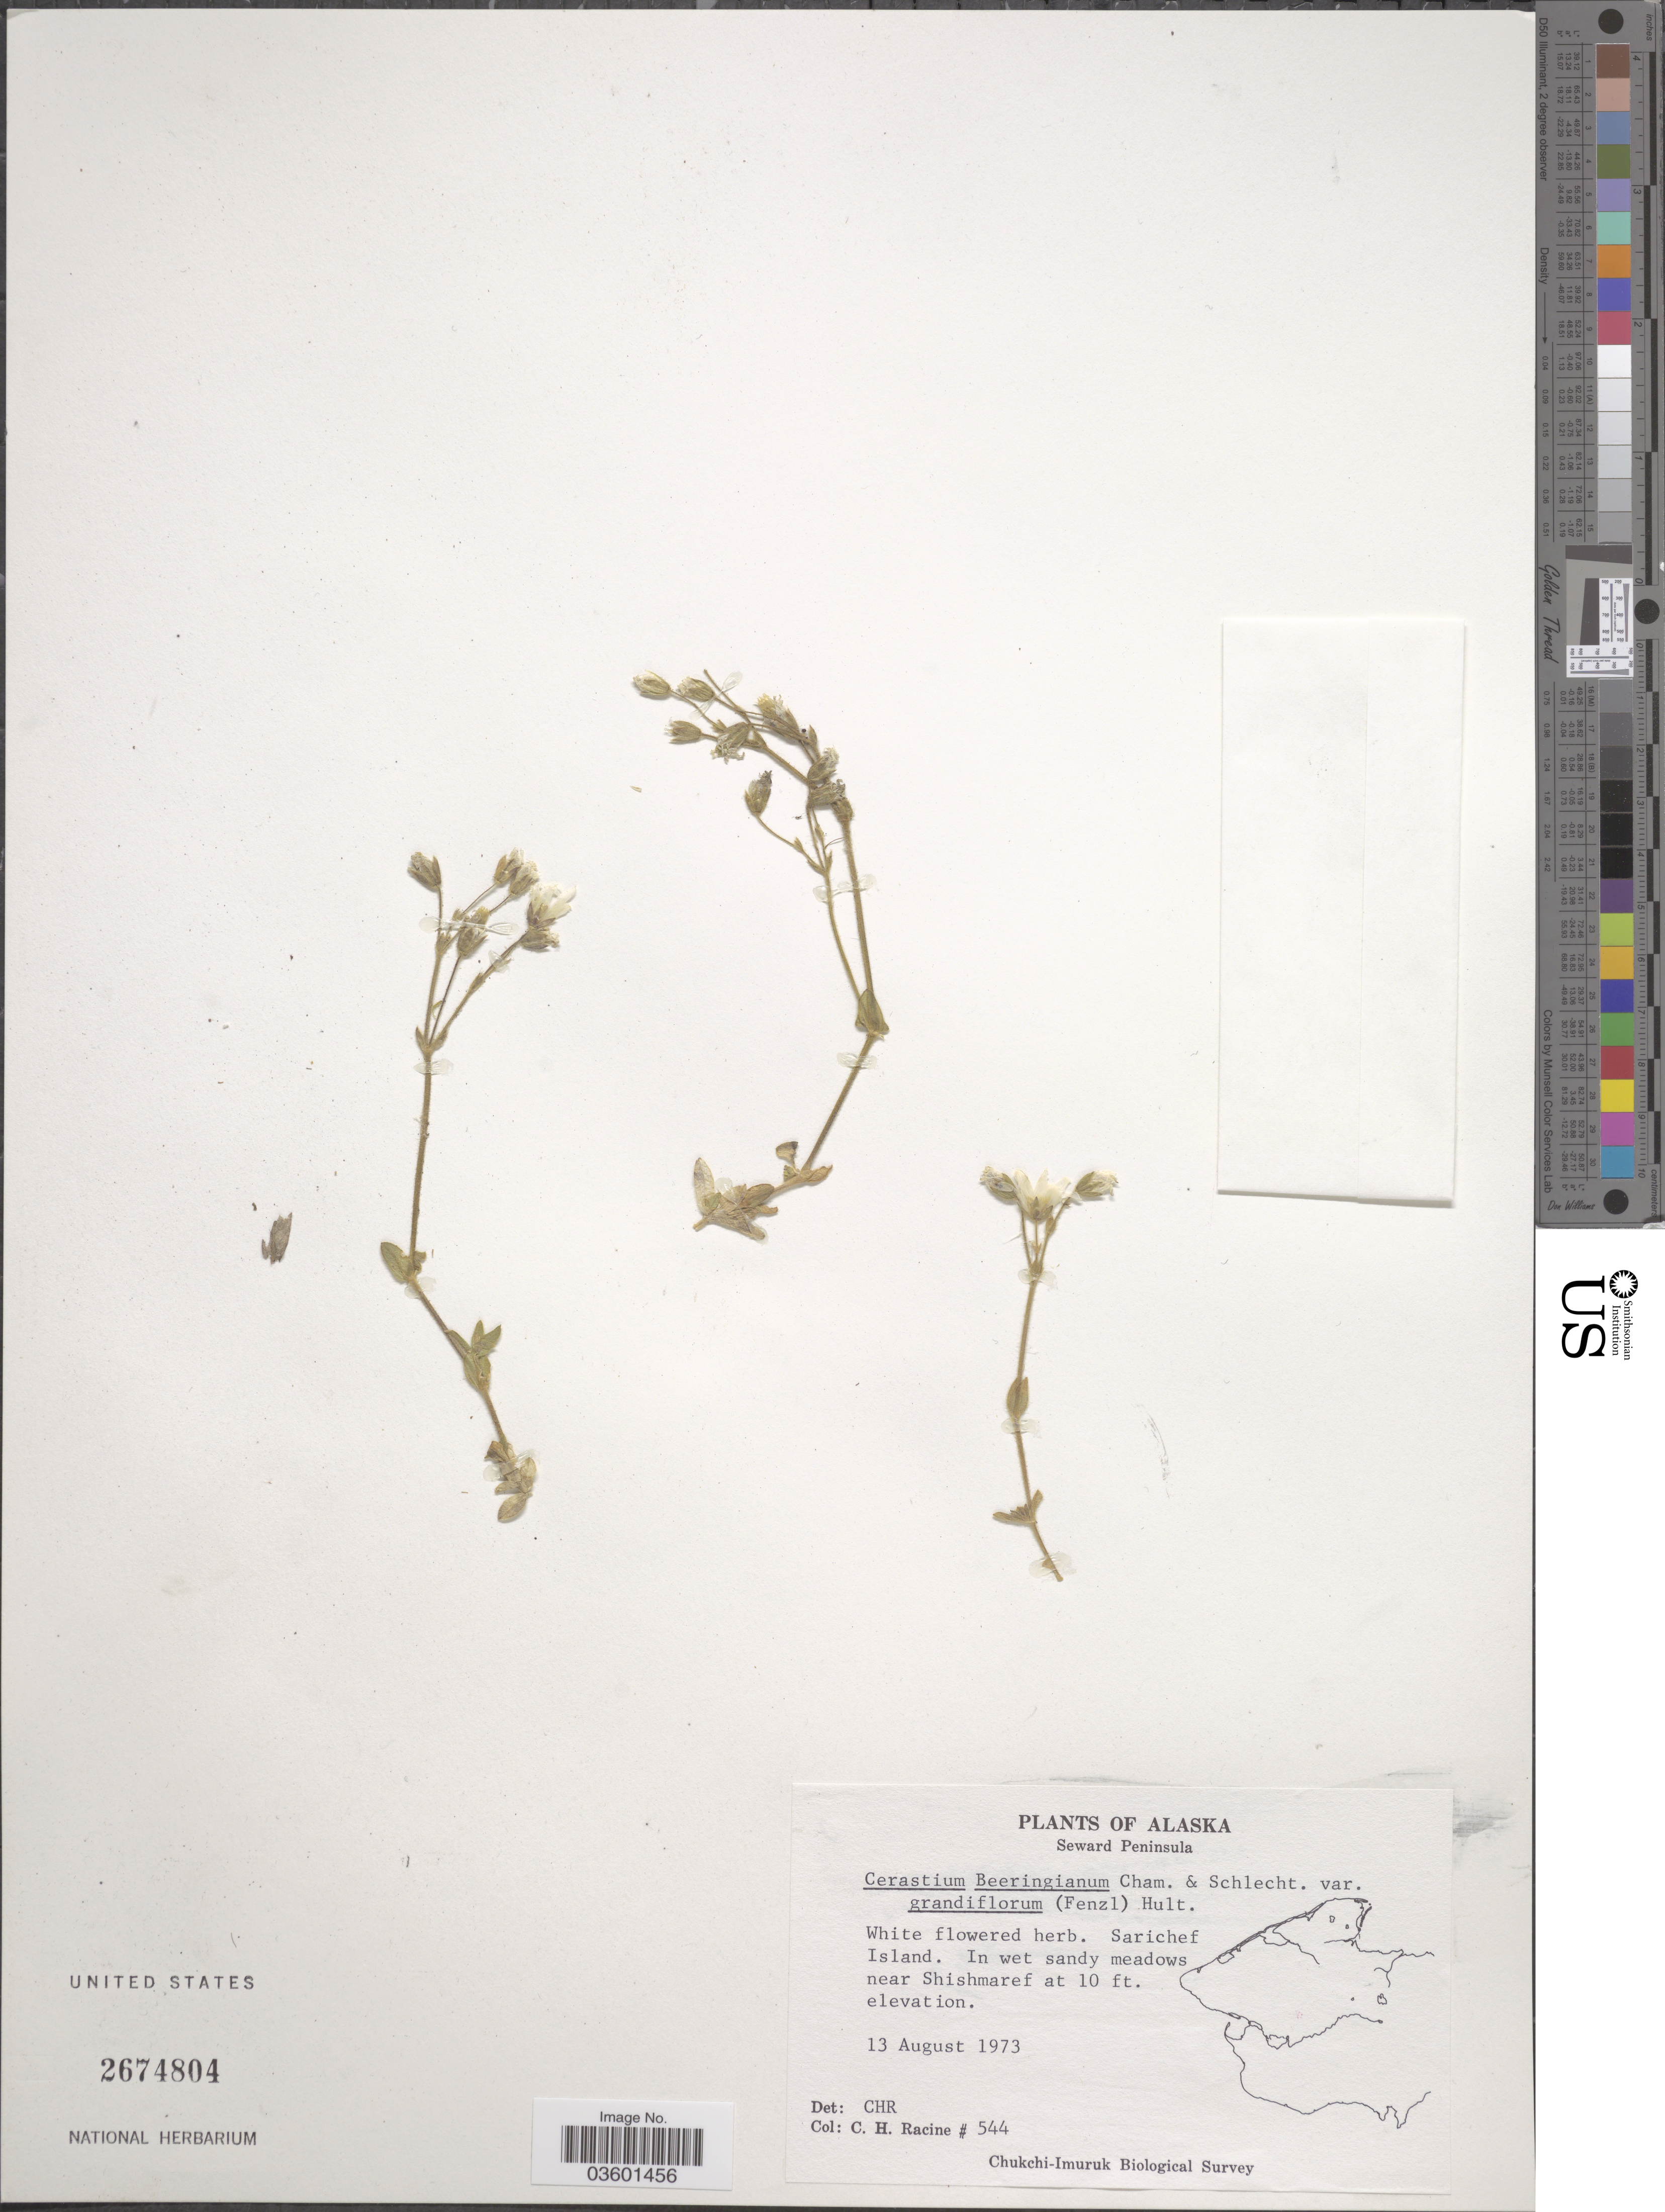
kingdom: Plantae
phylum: Tracheophyta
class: Magnoliopsida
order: Caryophyllales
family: Caryophyllaceae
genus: Cerastium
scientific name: Cerastium beeringianum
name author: Cham. & Schltdl.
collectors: C. Racine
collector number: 544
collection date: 1973-08-13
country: United States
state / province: Alaska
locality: Seward Peninsula. Sarichef Island. Near Shismaref.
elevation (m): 3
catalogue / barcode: US 2674804